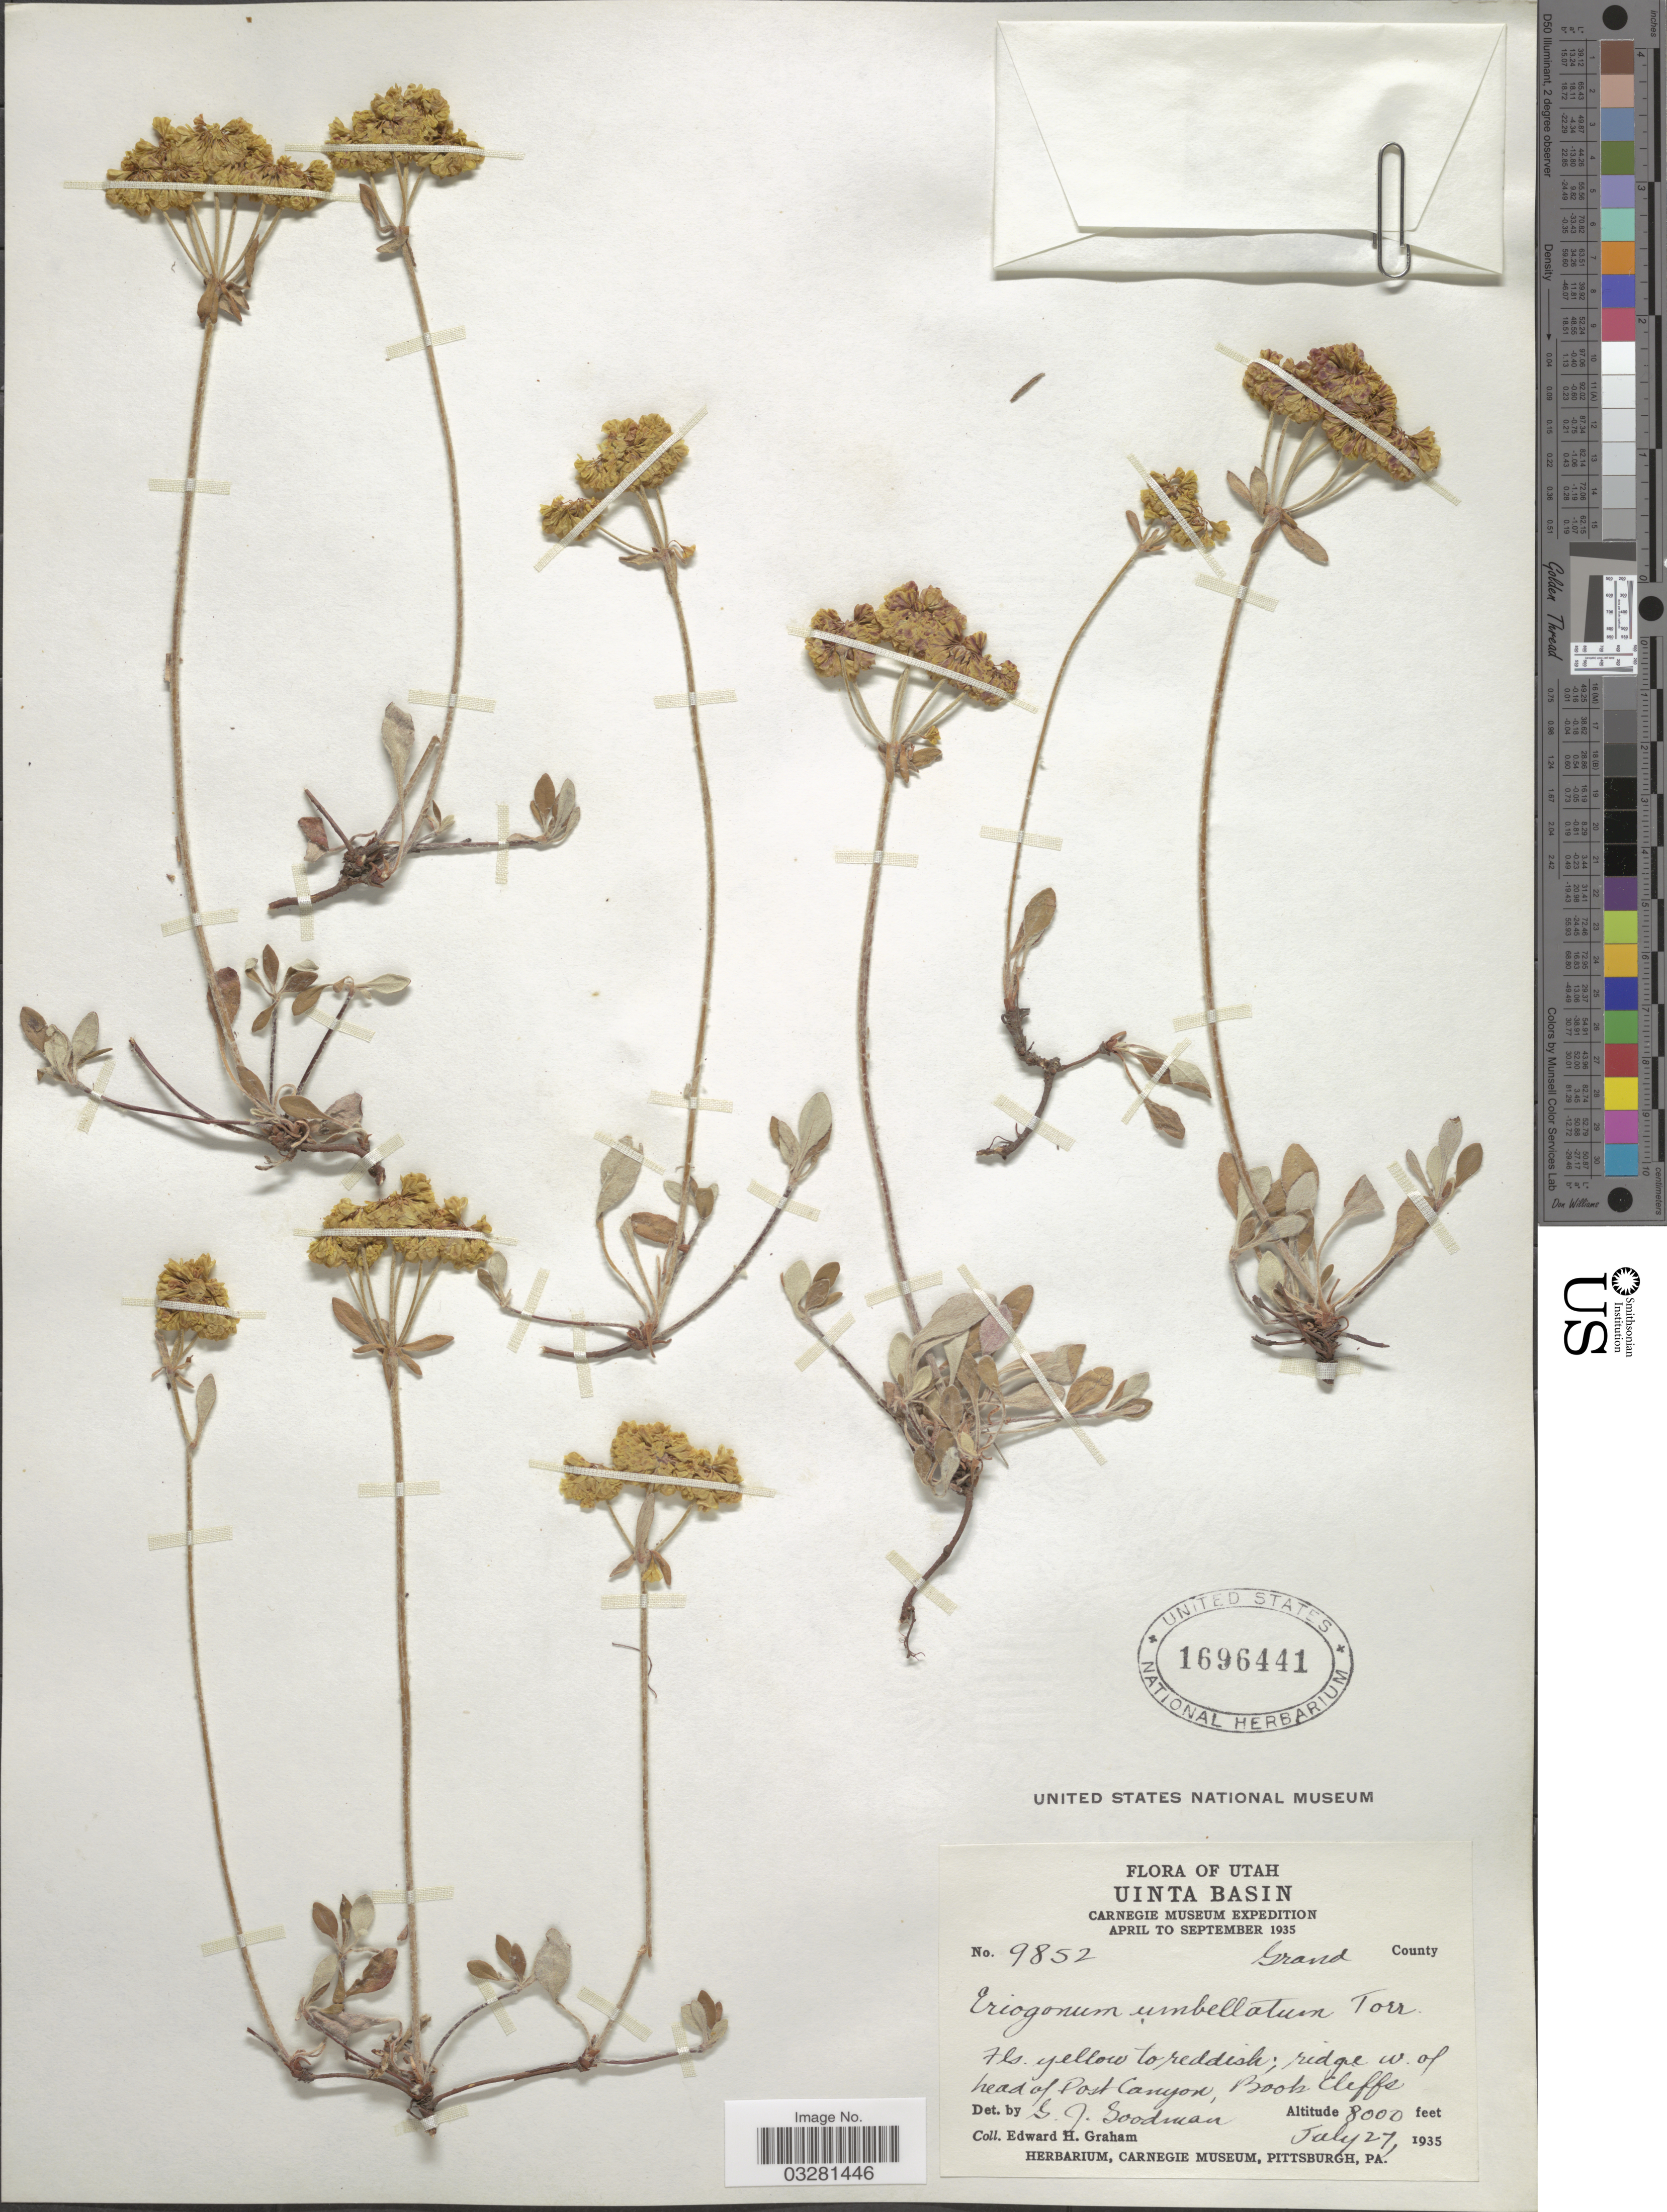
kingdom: Plantae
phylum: Tracheophyta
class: Magnoliopsida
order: Caryophyllales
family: Polygonaceae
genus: Eriogonum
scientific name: Eriogonum umbellatum var. umbellatum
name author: Torr.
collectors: E. H. Graham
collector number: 9852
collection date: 1935-07-27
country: United States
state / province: Utah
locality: Uinta Basin. Grand County. Ridge w. of head of Post Canyon, Book Cliffs.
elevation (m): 2438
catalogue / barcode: US 1696441